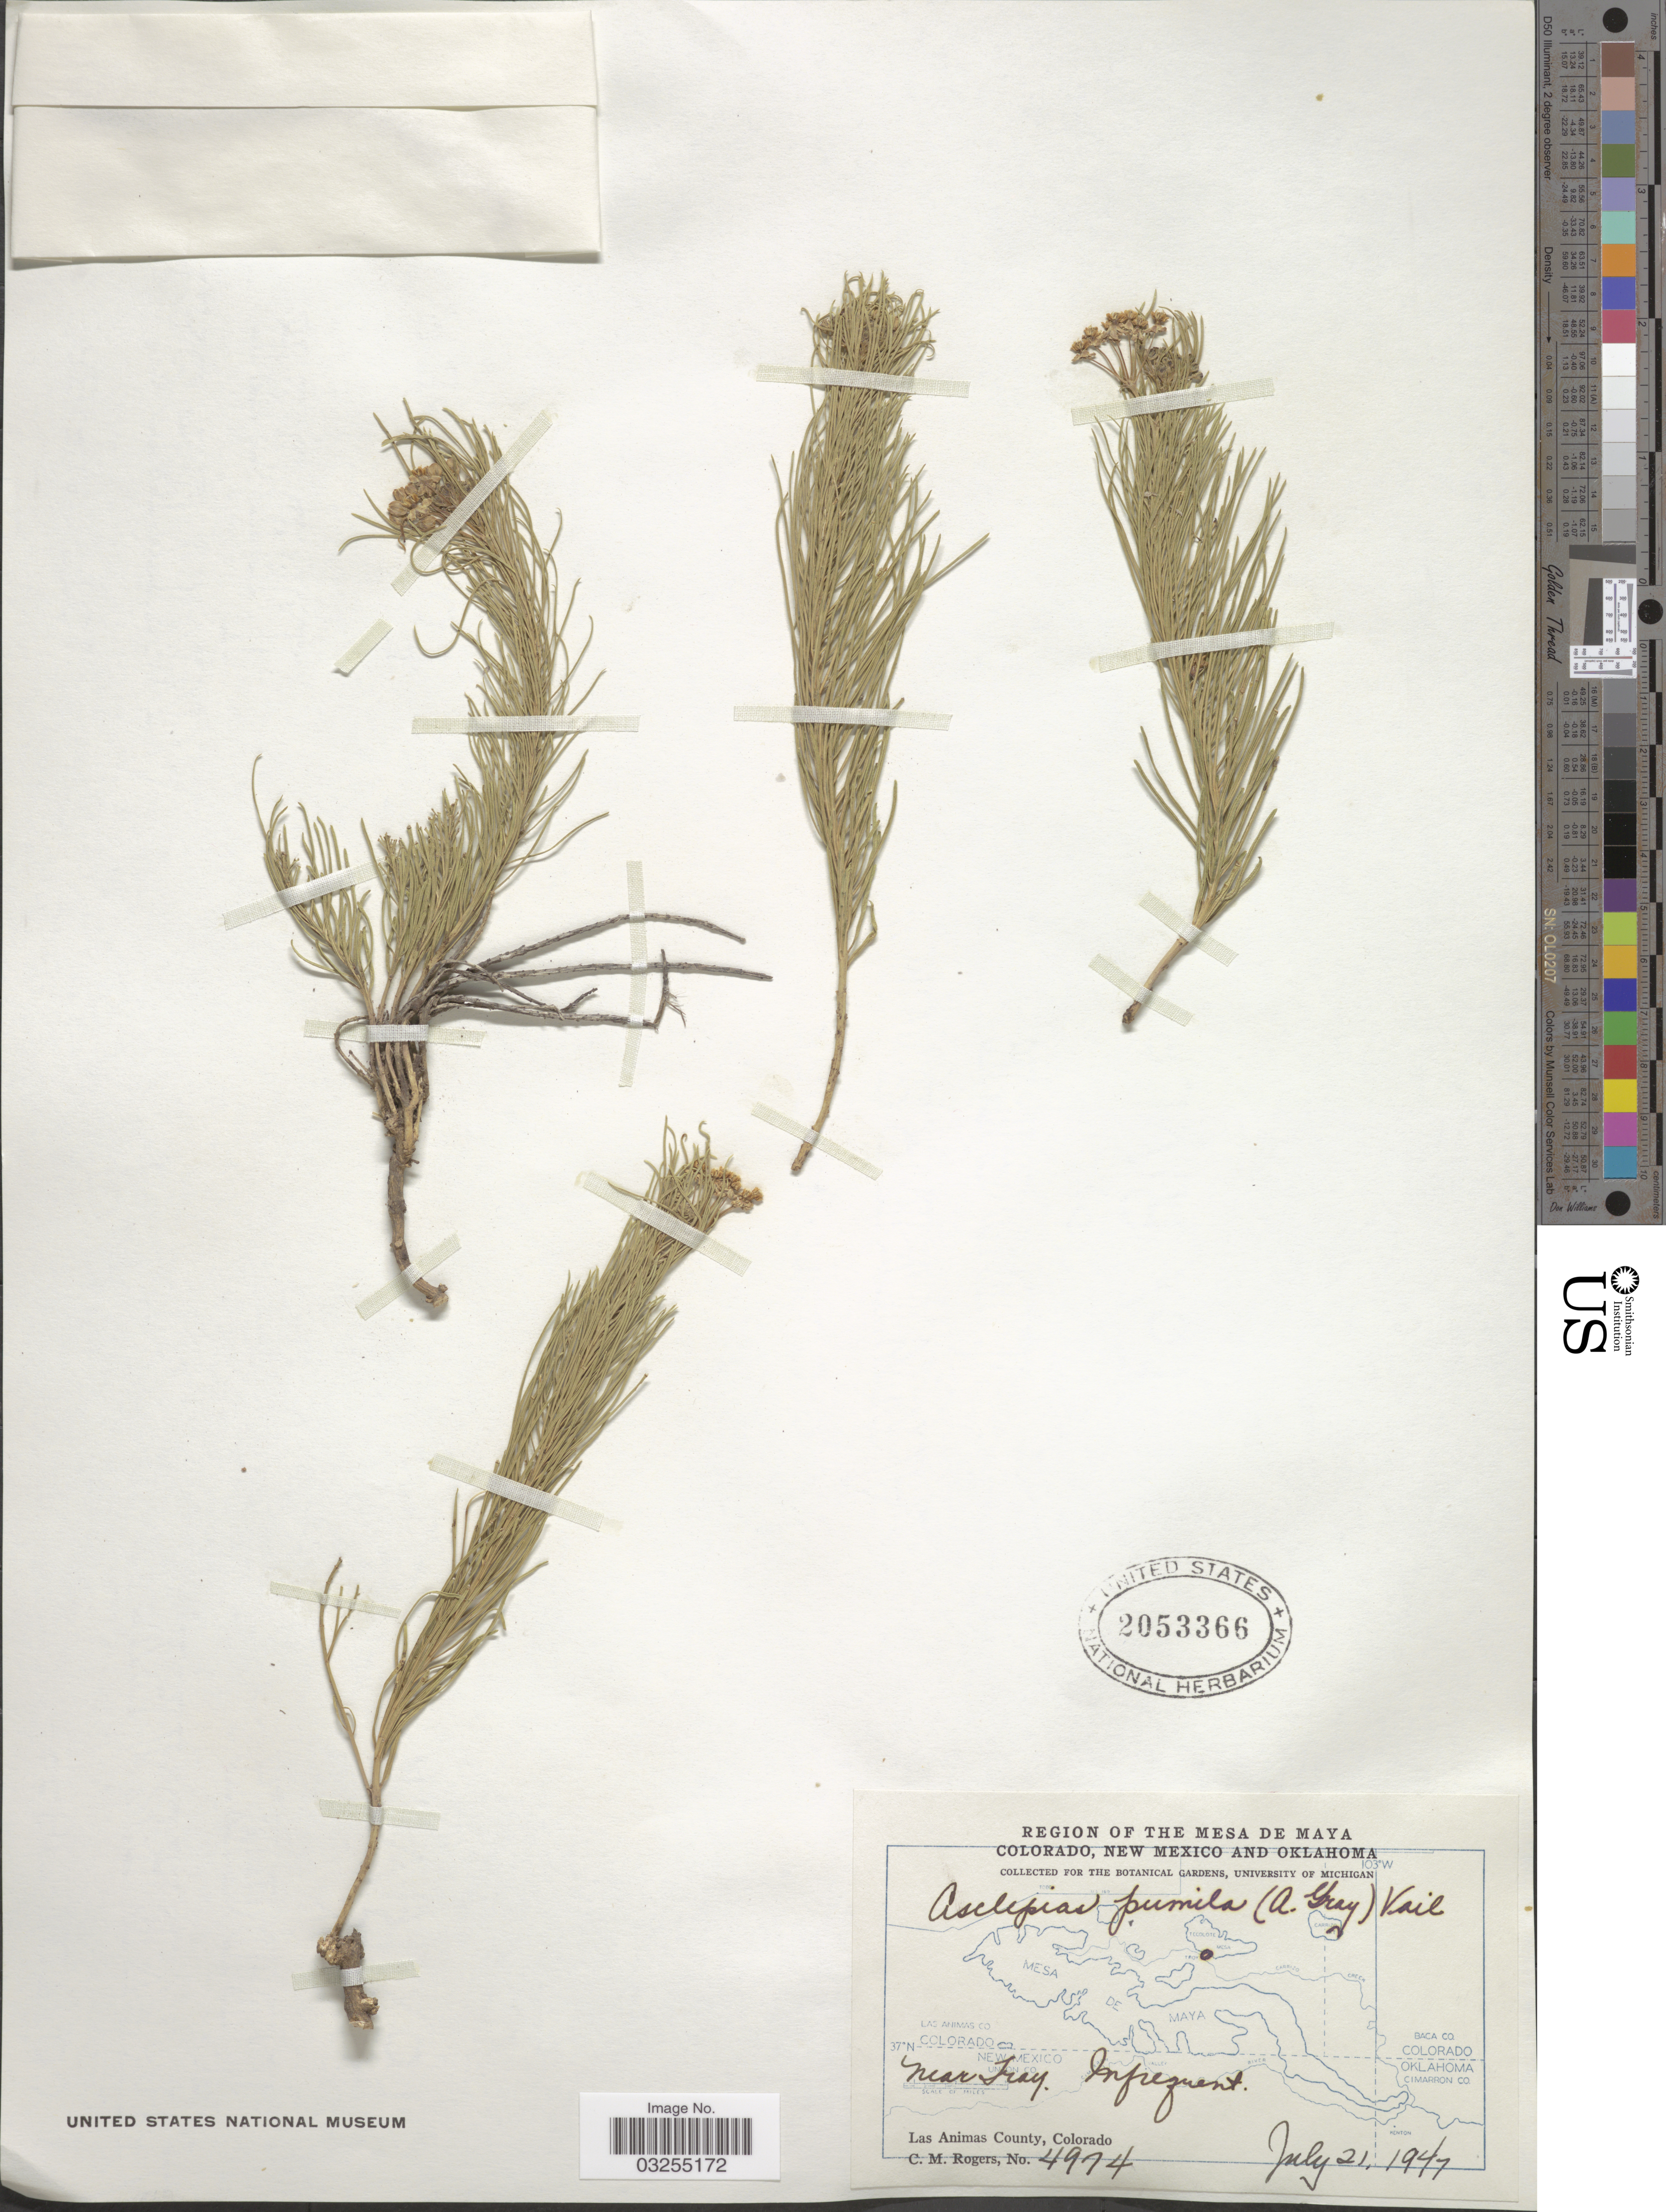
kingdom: Plantae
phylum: Tracheophyta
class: Magnoliopsida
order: Gentianales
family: Apocynaceae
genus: Asclepias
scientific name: Asclepias pumila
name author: (A. Gray) Vail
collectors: C. M. Rogers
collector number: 4974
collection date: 1944-07-21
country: United States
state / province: Colorado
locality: Region of the Mesa de Maya. Near Tray. Las Animas County.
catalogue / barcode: US 2053366